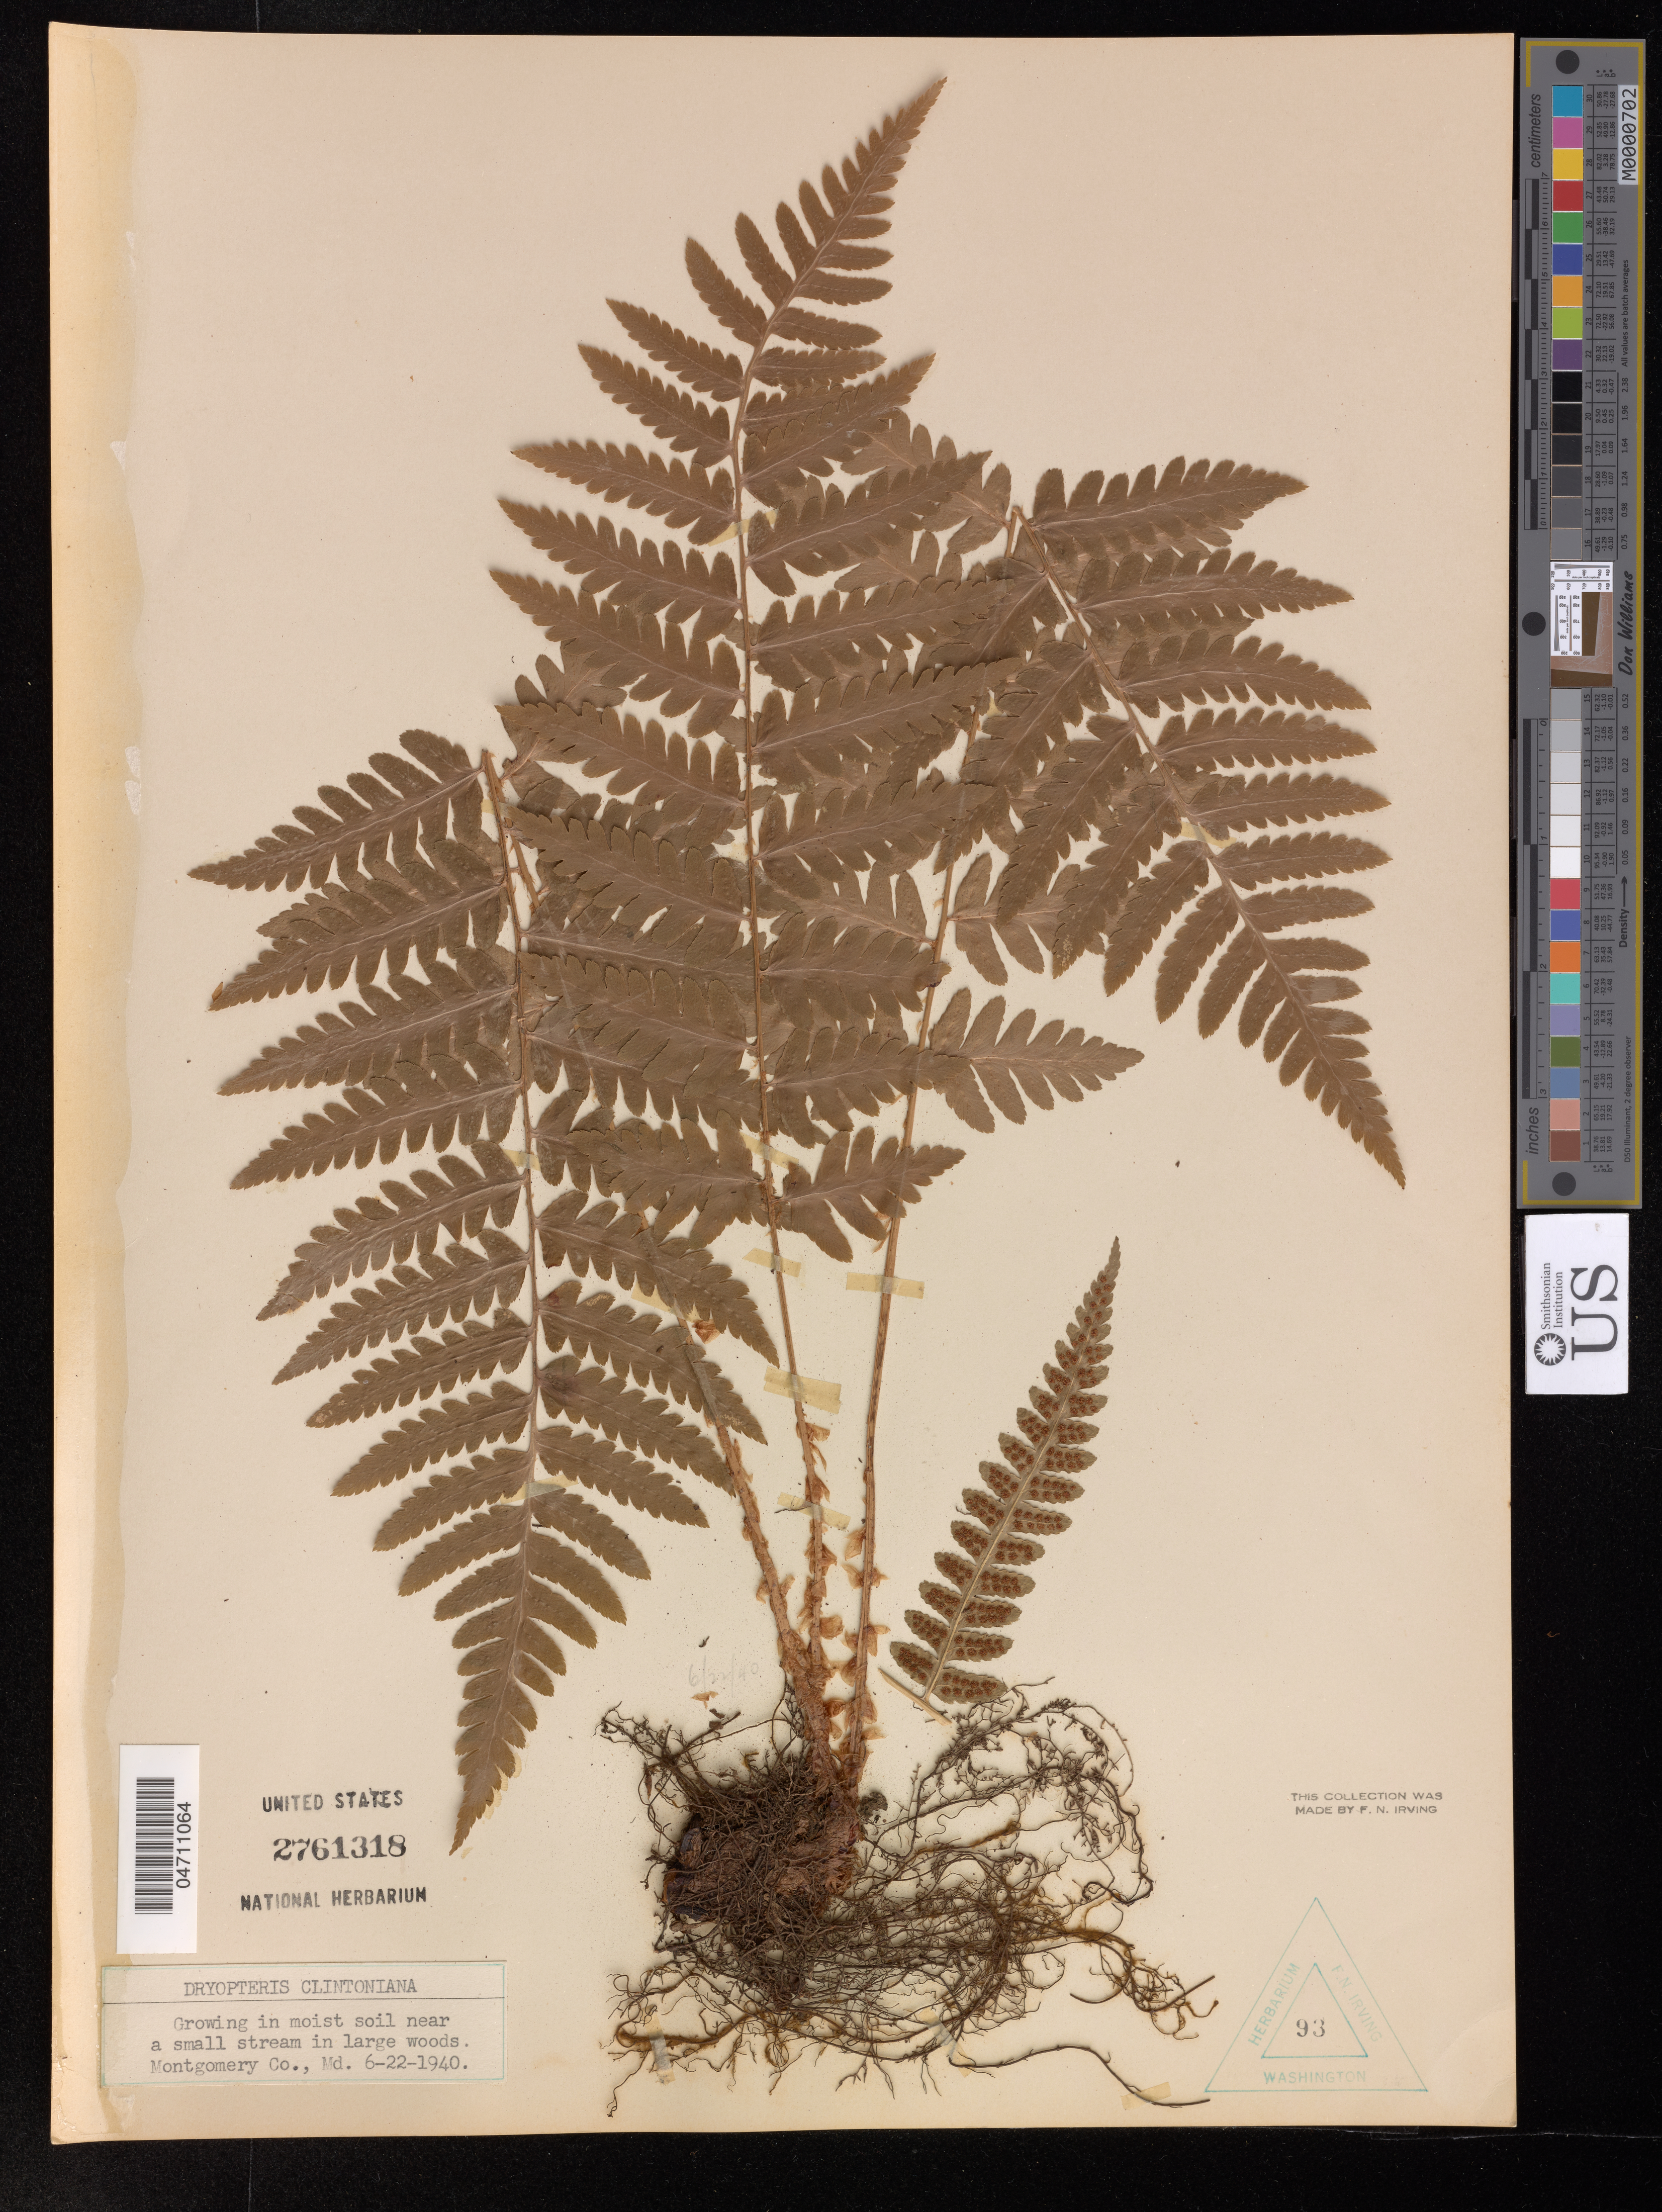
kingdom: Plantae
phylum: Tracheophyta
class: Polypodiopsida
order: Polypodiales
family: Dryopteridaceae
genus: Dryopteris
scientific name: Dryopteris clintoniana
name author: (D.C. Eaton) Dowell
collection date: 1940-06-22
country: United States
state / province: Maryland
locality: Montgomery Co.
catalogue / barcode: US 2761318